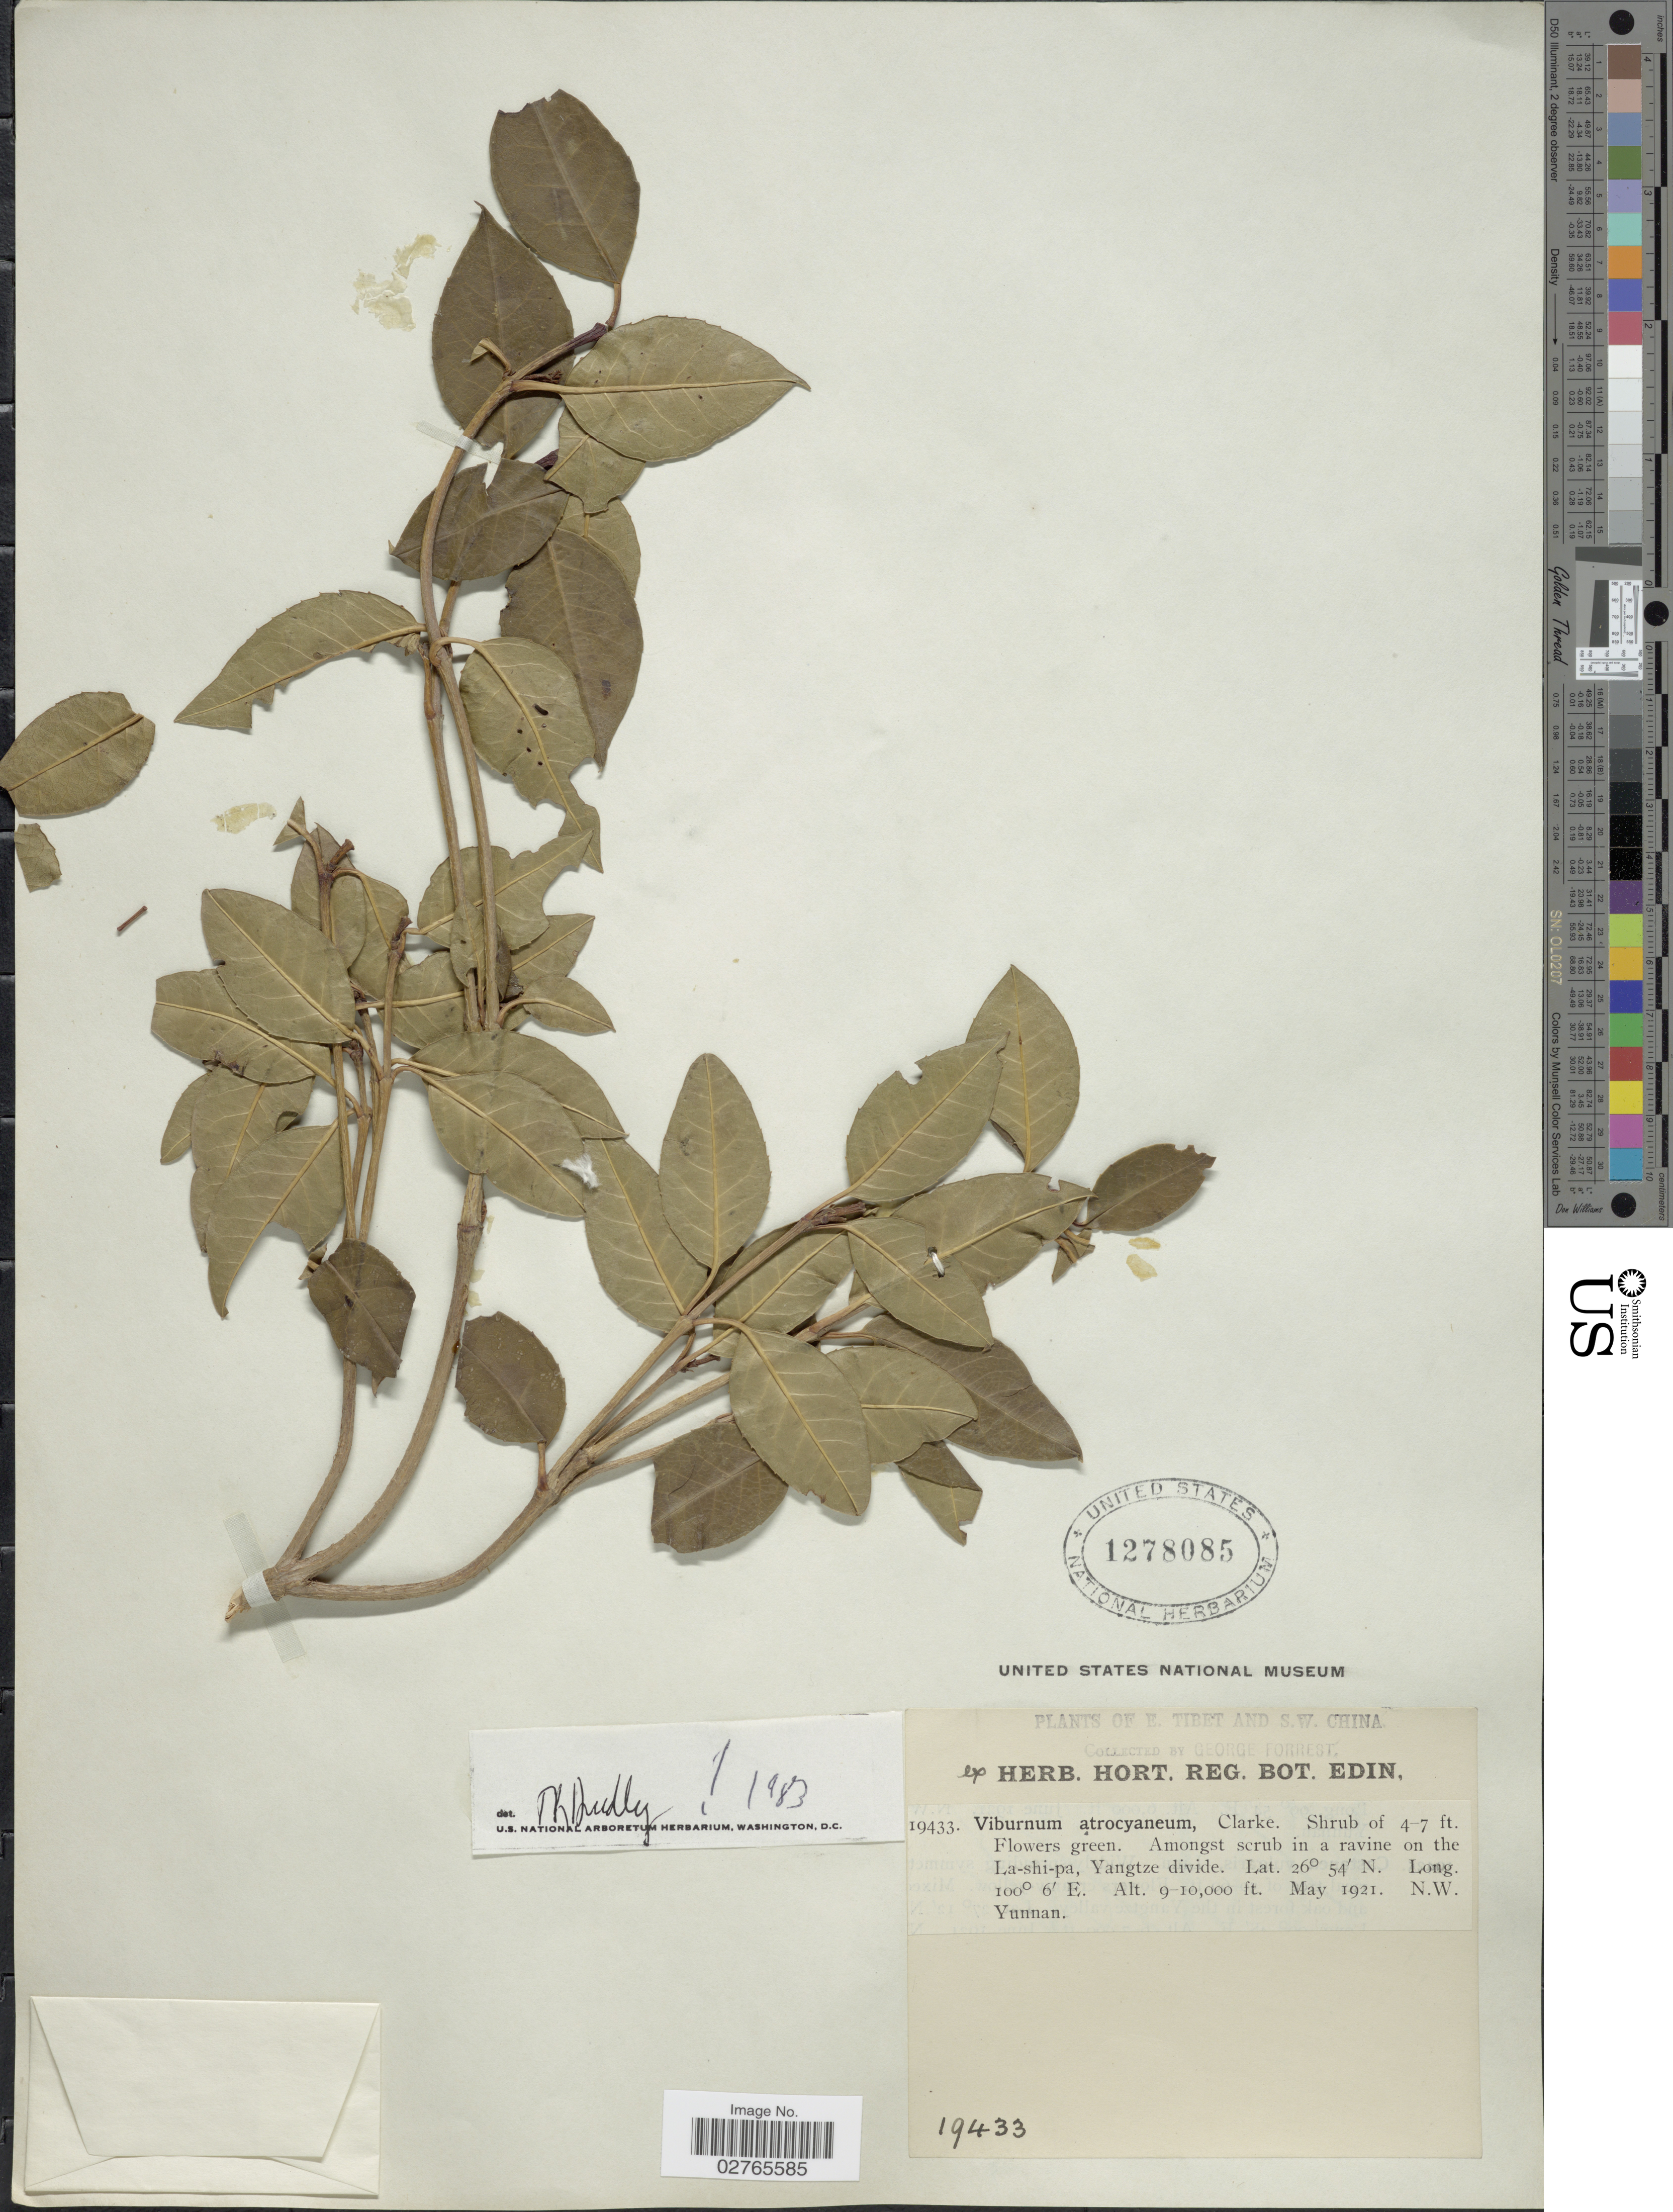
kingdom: Plantae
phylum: Tracheophyta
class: Magnoliopsida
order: Dipsacales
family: Viburnaceae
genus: Viburnum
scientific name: Viburnum atrocyaneum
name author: C.B. Clarke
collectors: G. Forrest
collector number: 19433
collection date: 1921-05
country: China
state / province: Yunnan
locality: E. Tibet and S.W. China. Amongst scrub in a ravine on the La-shi-pa, Yangtze divide. N.W. Yunnan.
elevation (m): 2743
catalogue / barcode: US 1278085